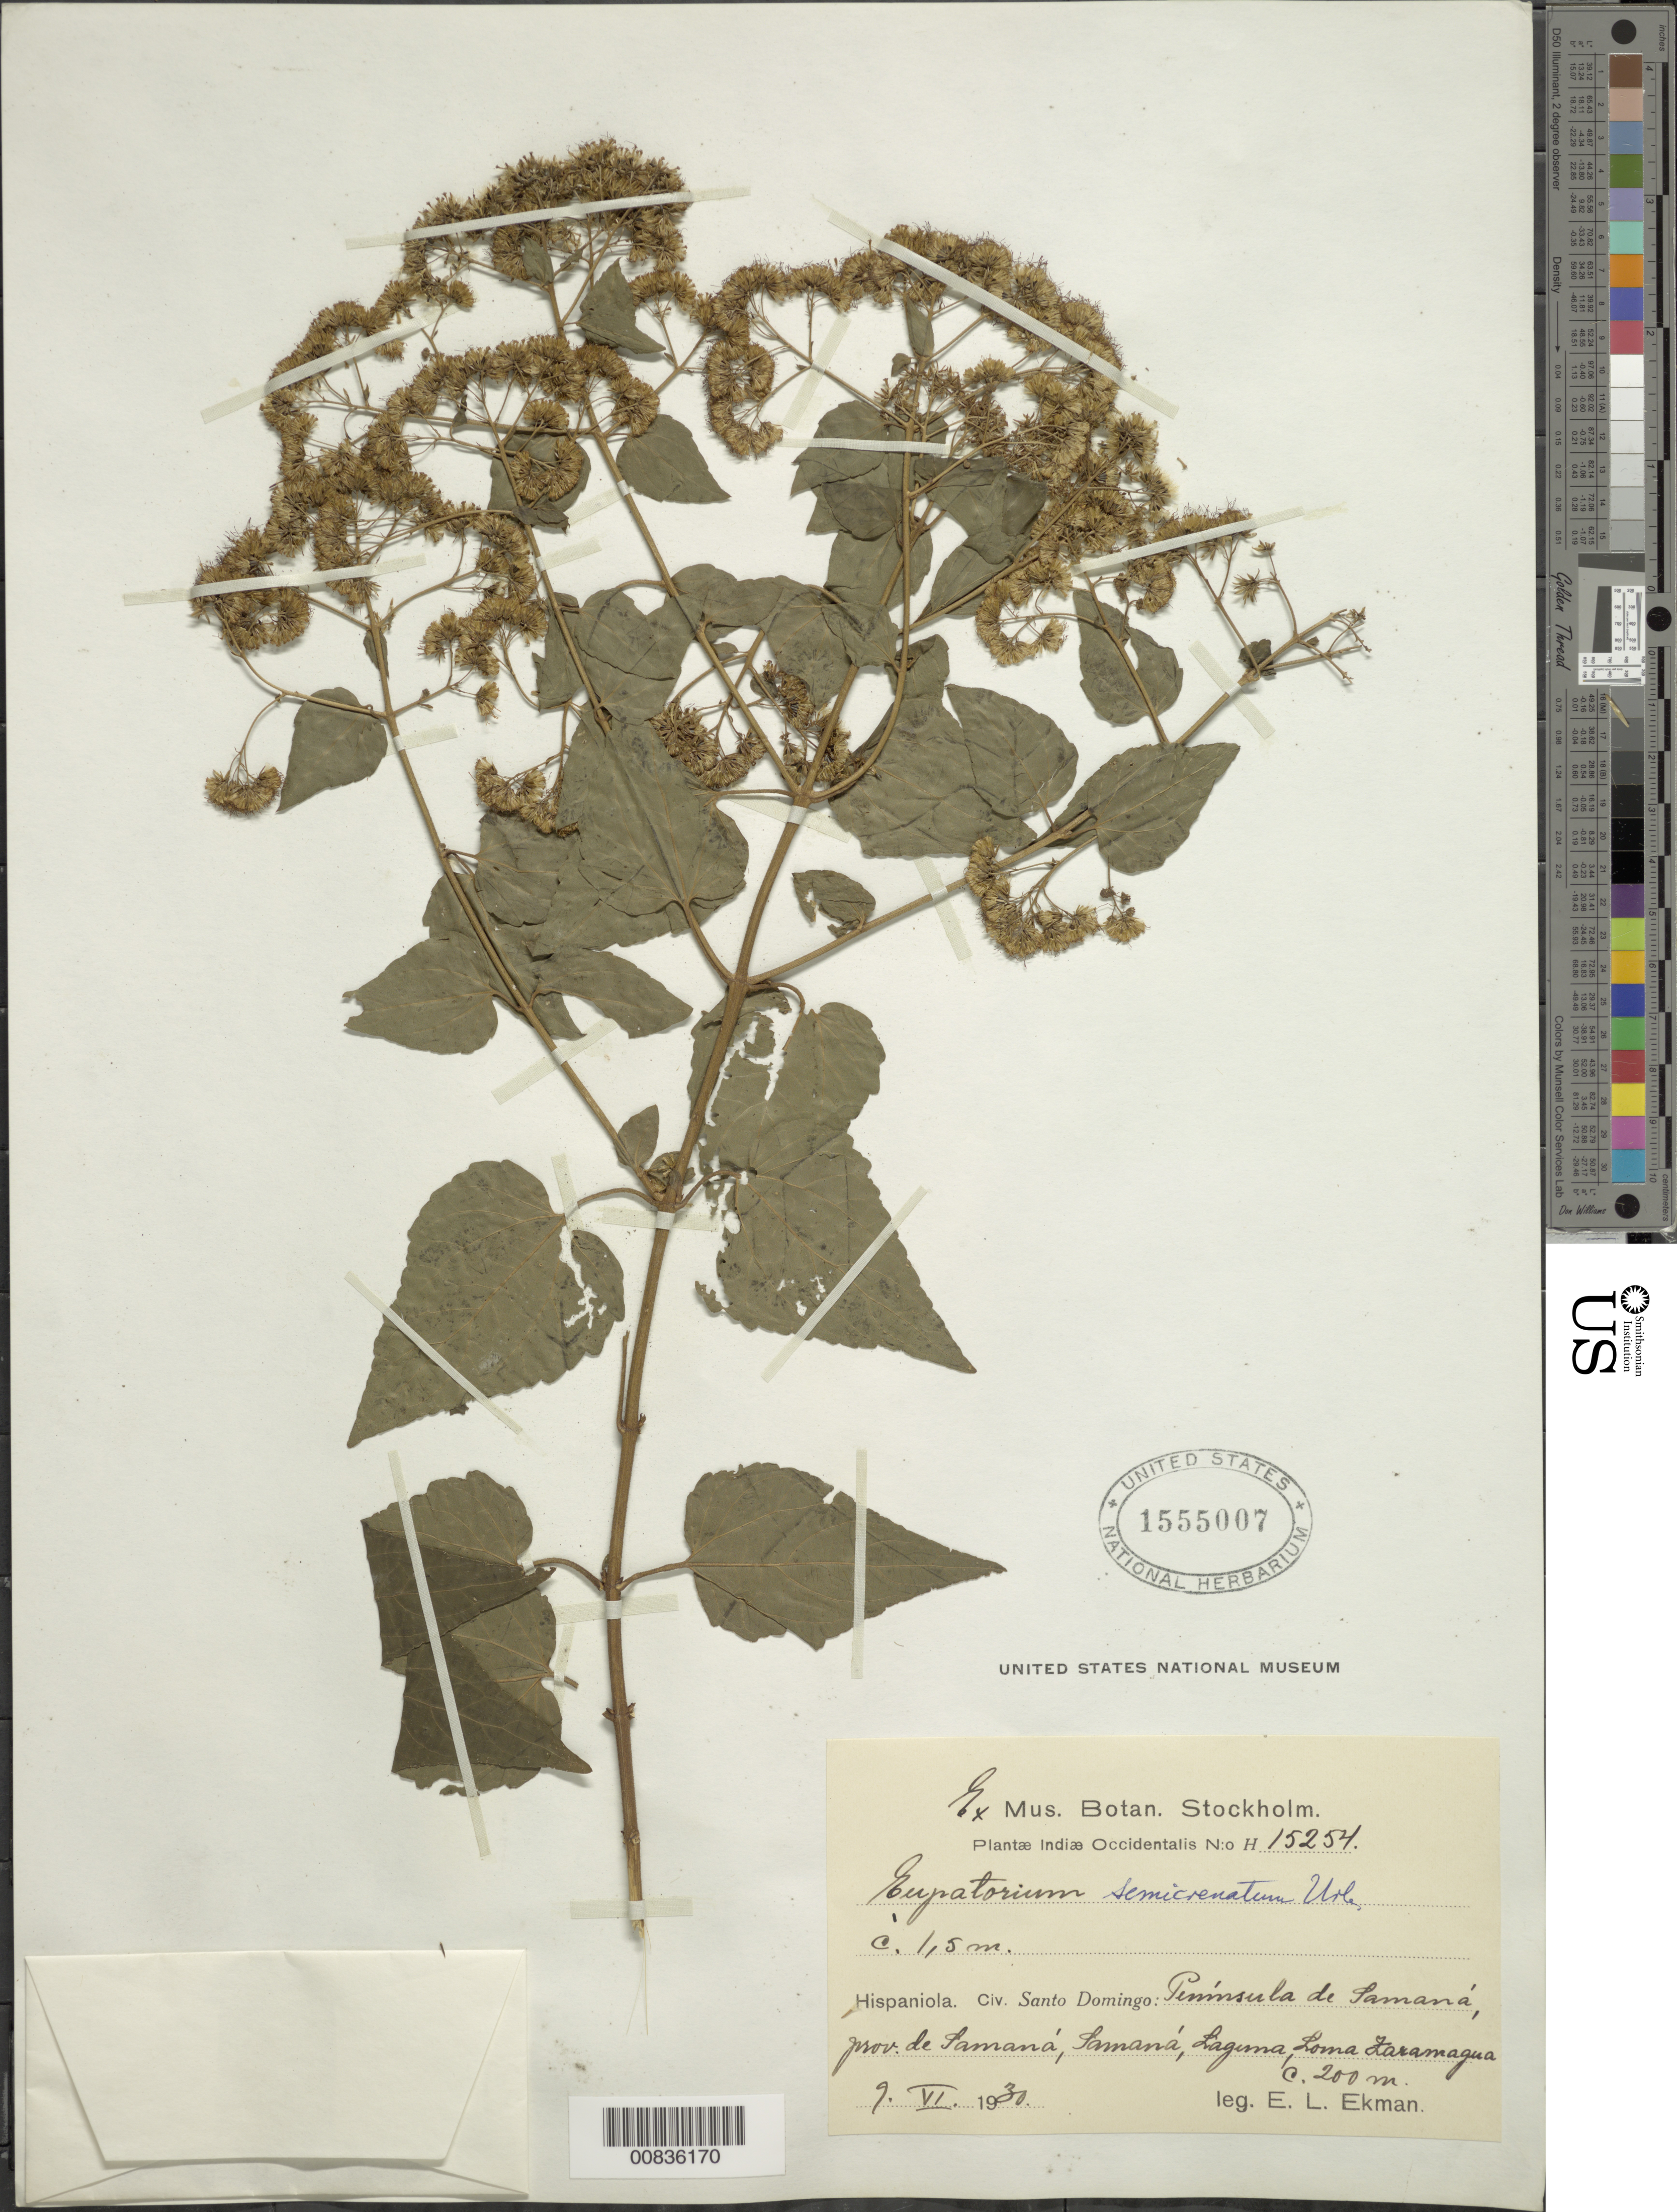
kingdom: Plantae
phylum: Tracheophyta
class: Magnoliopsida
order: Asterales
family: Asteraceae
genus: Koanophyllon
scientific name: Koanophyllon semicrenatum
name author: (Urb.) R.M. King & H. Rob.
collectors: E. L. Ekman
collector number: H 15254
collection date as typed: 09 Jun 1930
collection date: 1930-06-09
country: Dominican Republic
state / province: Samana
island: Hispaniola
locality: Península de Samaná, Samaná, Laguna Loma Zaranagua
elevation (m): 200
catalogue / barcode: US 1555007